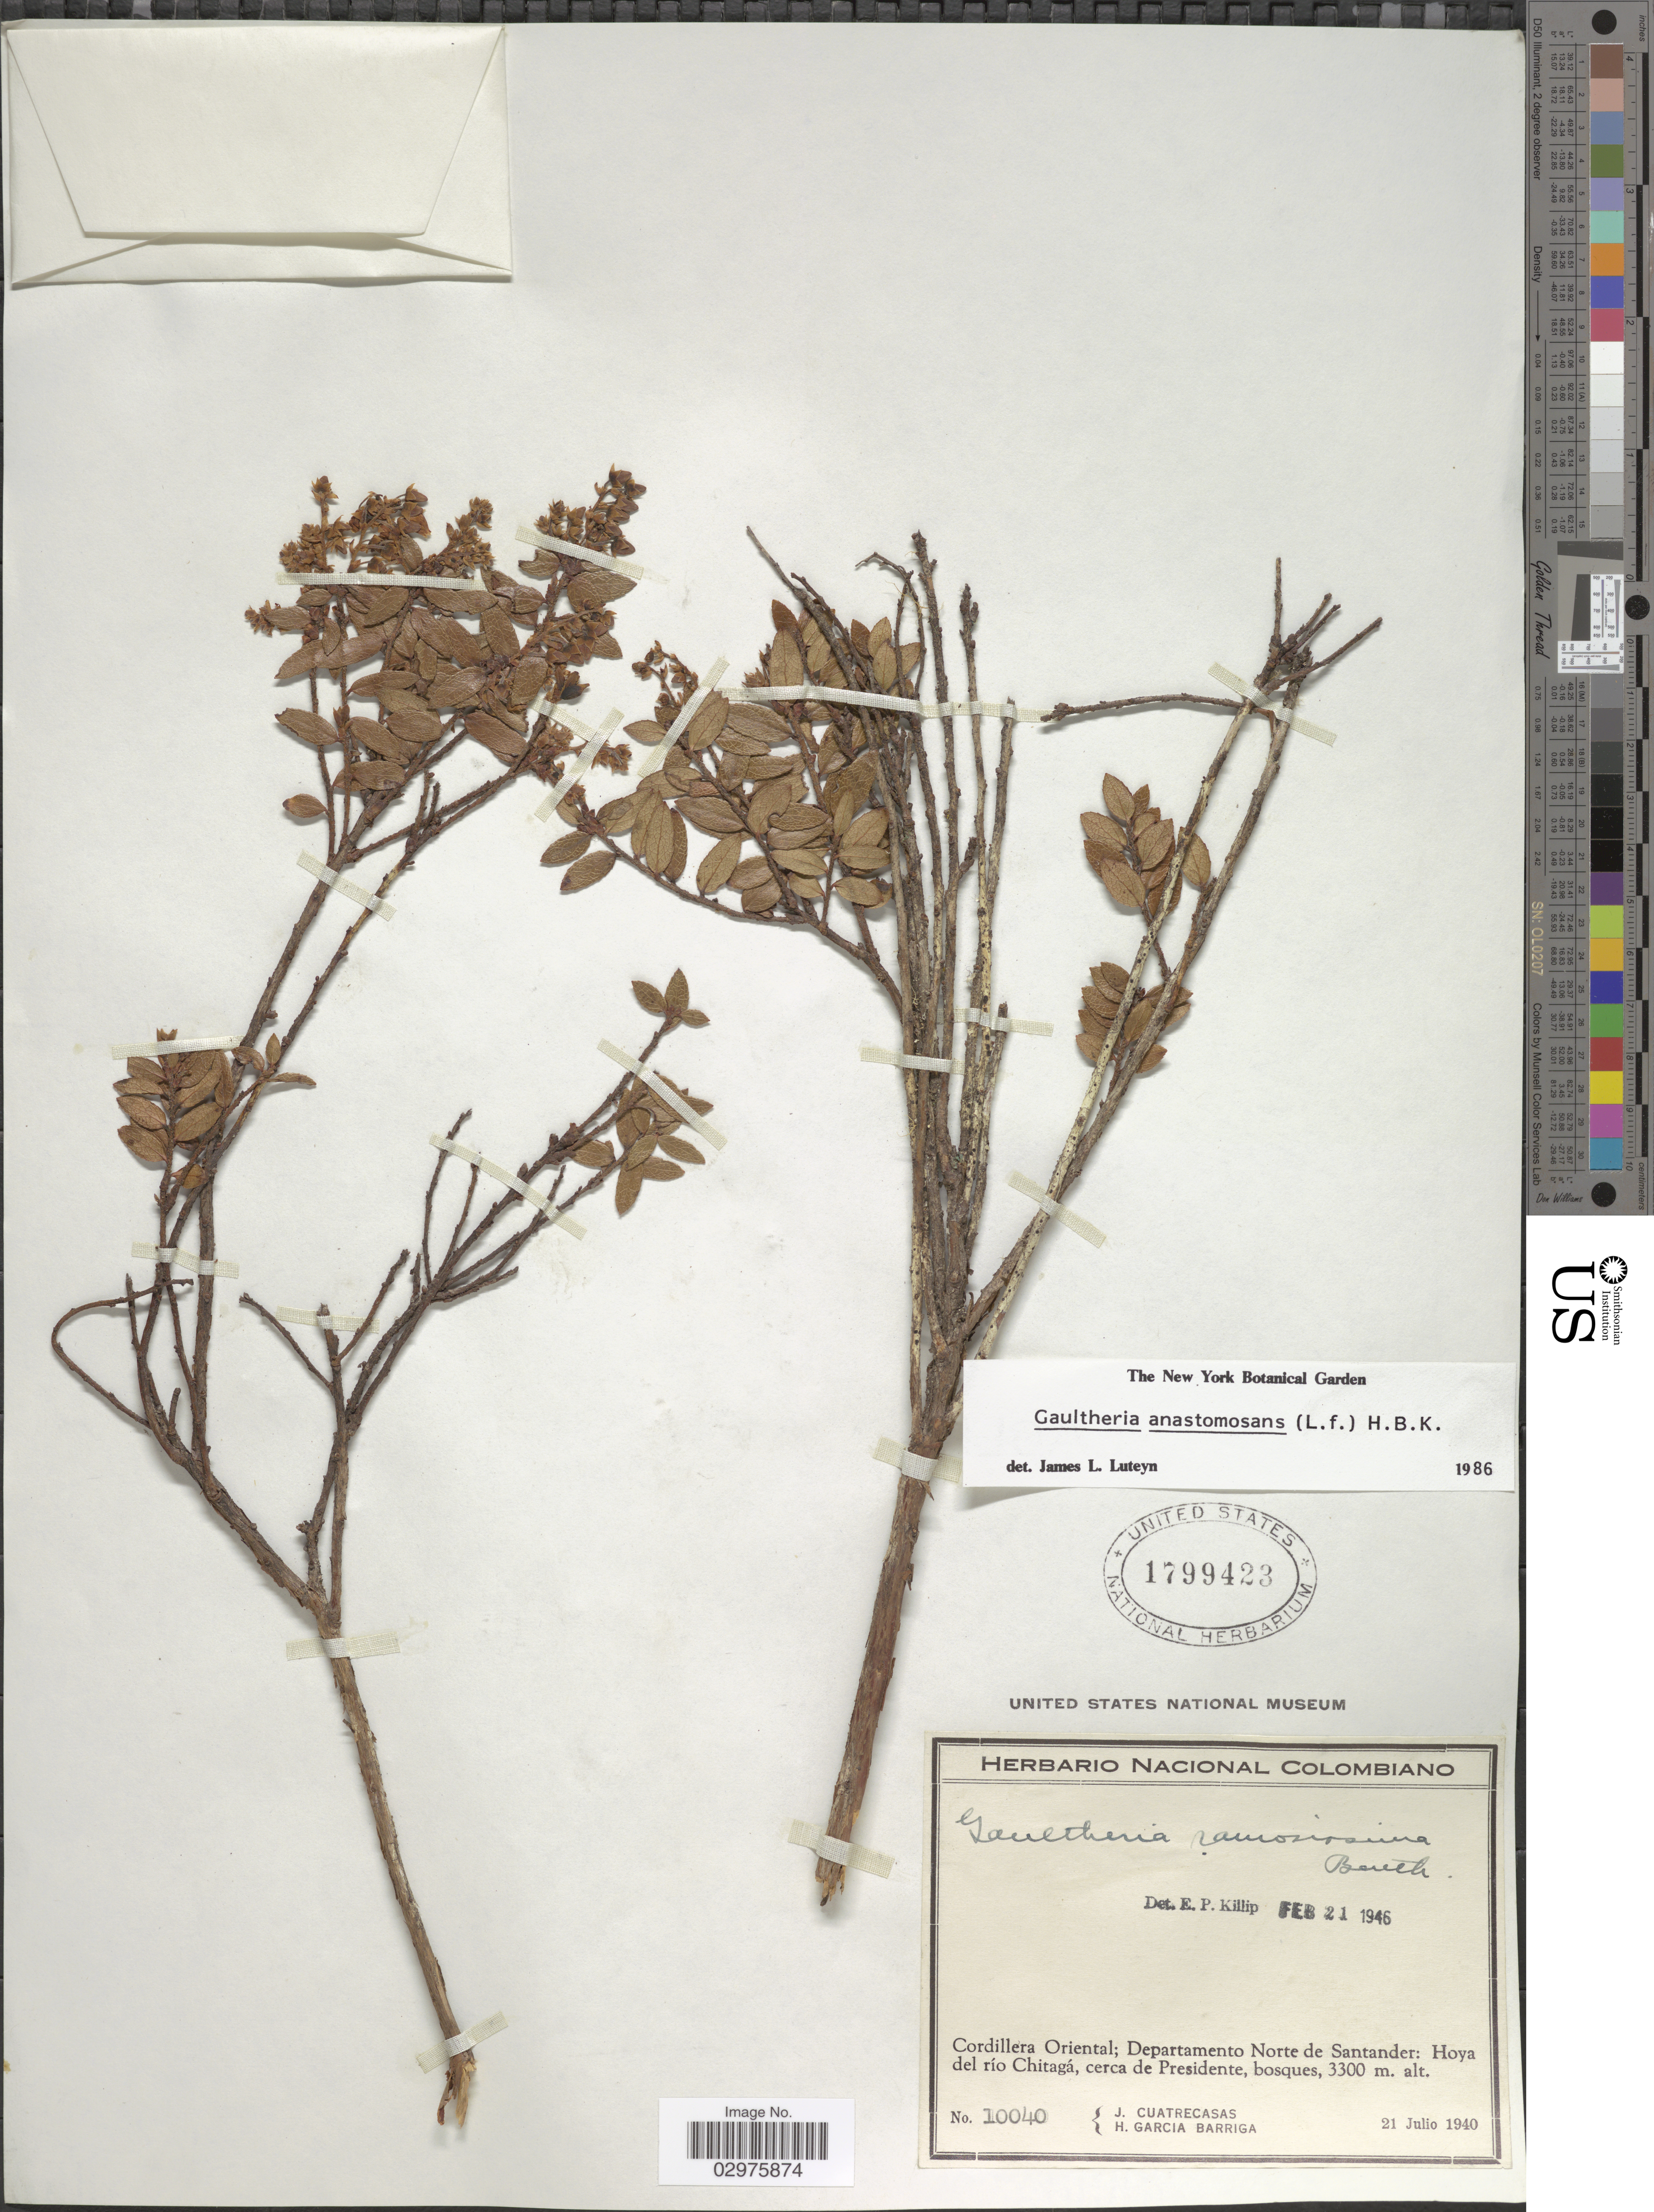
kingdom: Plantae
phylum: Tracheophyta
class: Magnoliopsida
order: Ericales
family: Ericaceae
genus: Gaultheria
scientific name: Gaultheria anastomosans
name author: (L. f.) Kunth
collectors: J. Cuatrecasas & H. García Barriga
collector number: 10040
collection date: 1940-07-21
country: Colombia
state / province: Norte de Santander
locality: Cordillera Oriental; Departamento Norte de Santander: Hoya del río Chitagá, cerca de Presidente.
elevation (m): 3300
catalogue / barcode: US 1799423